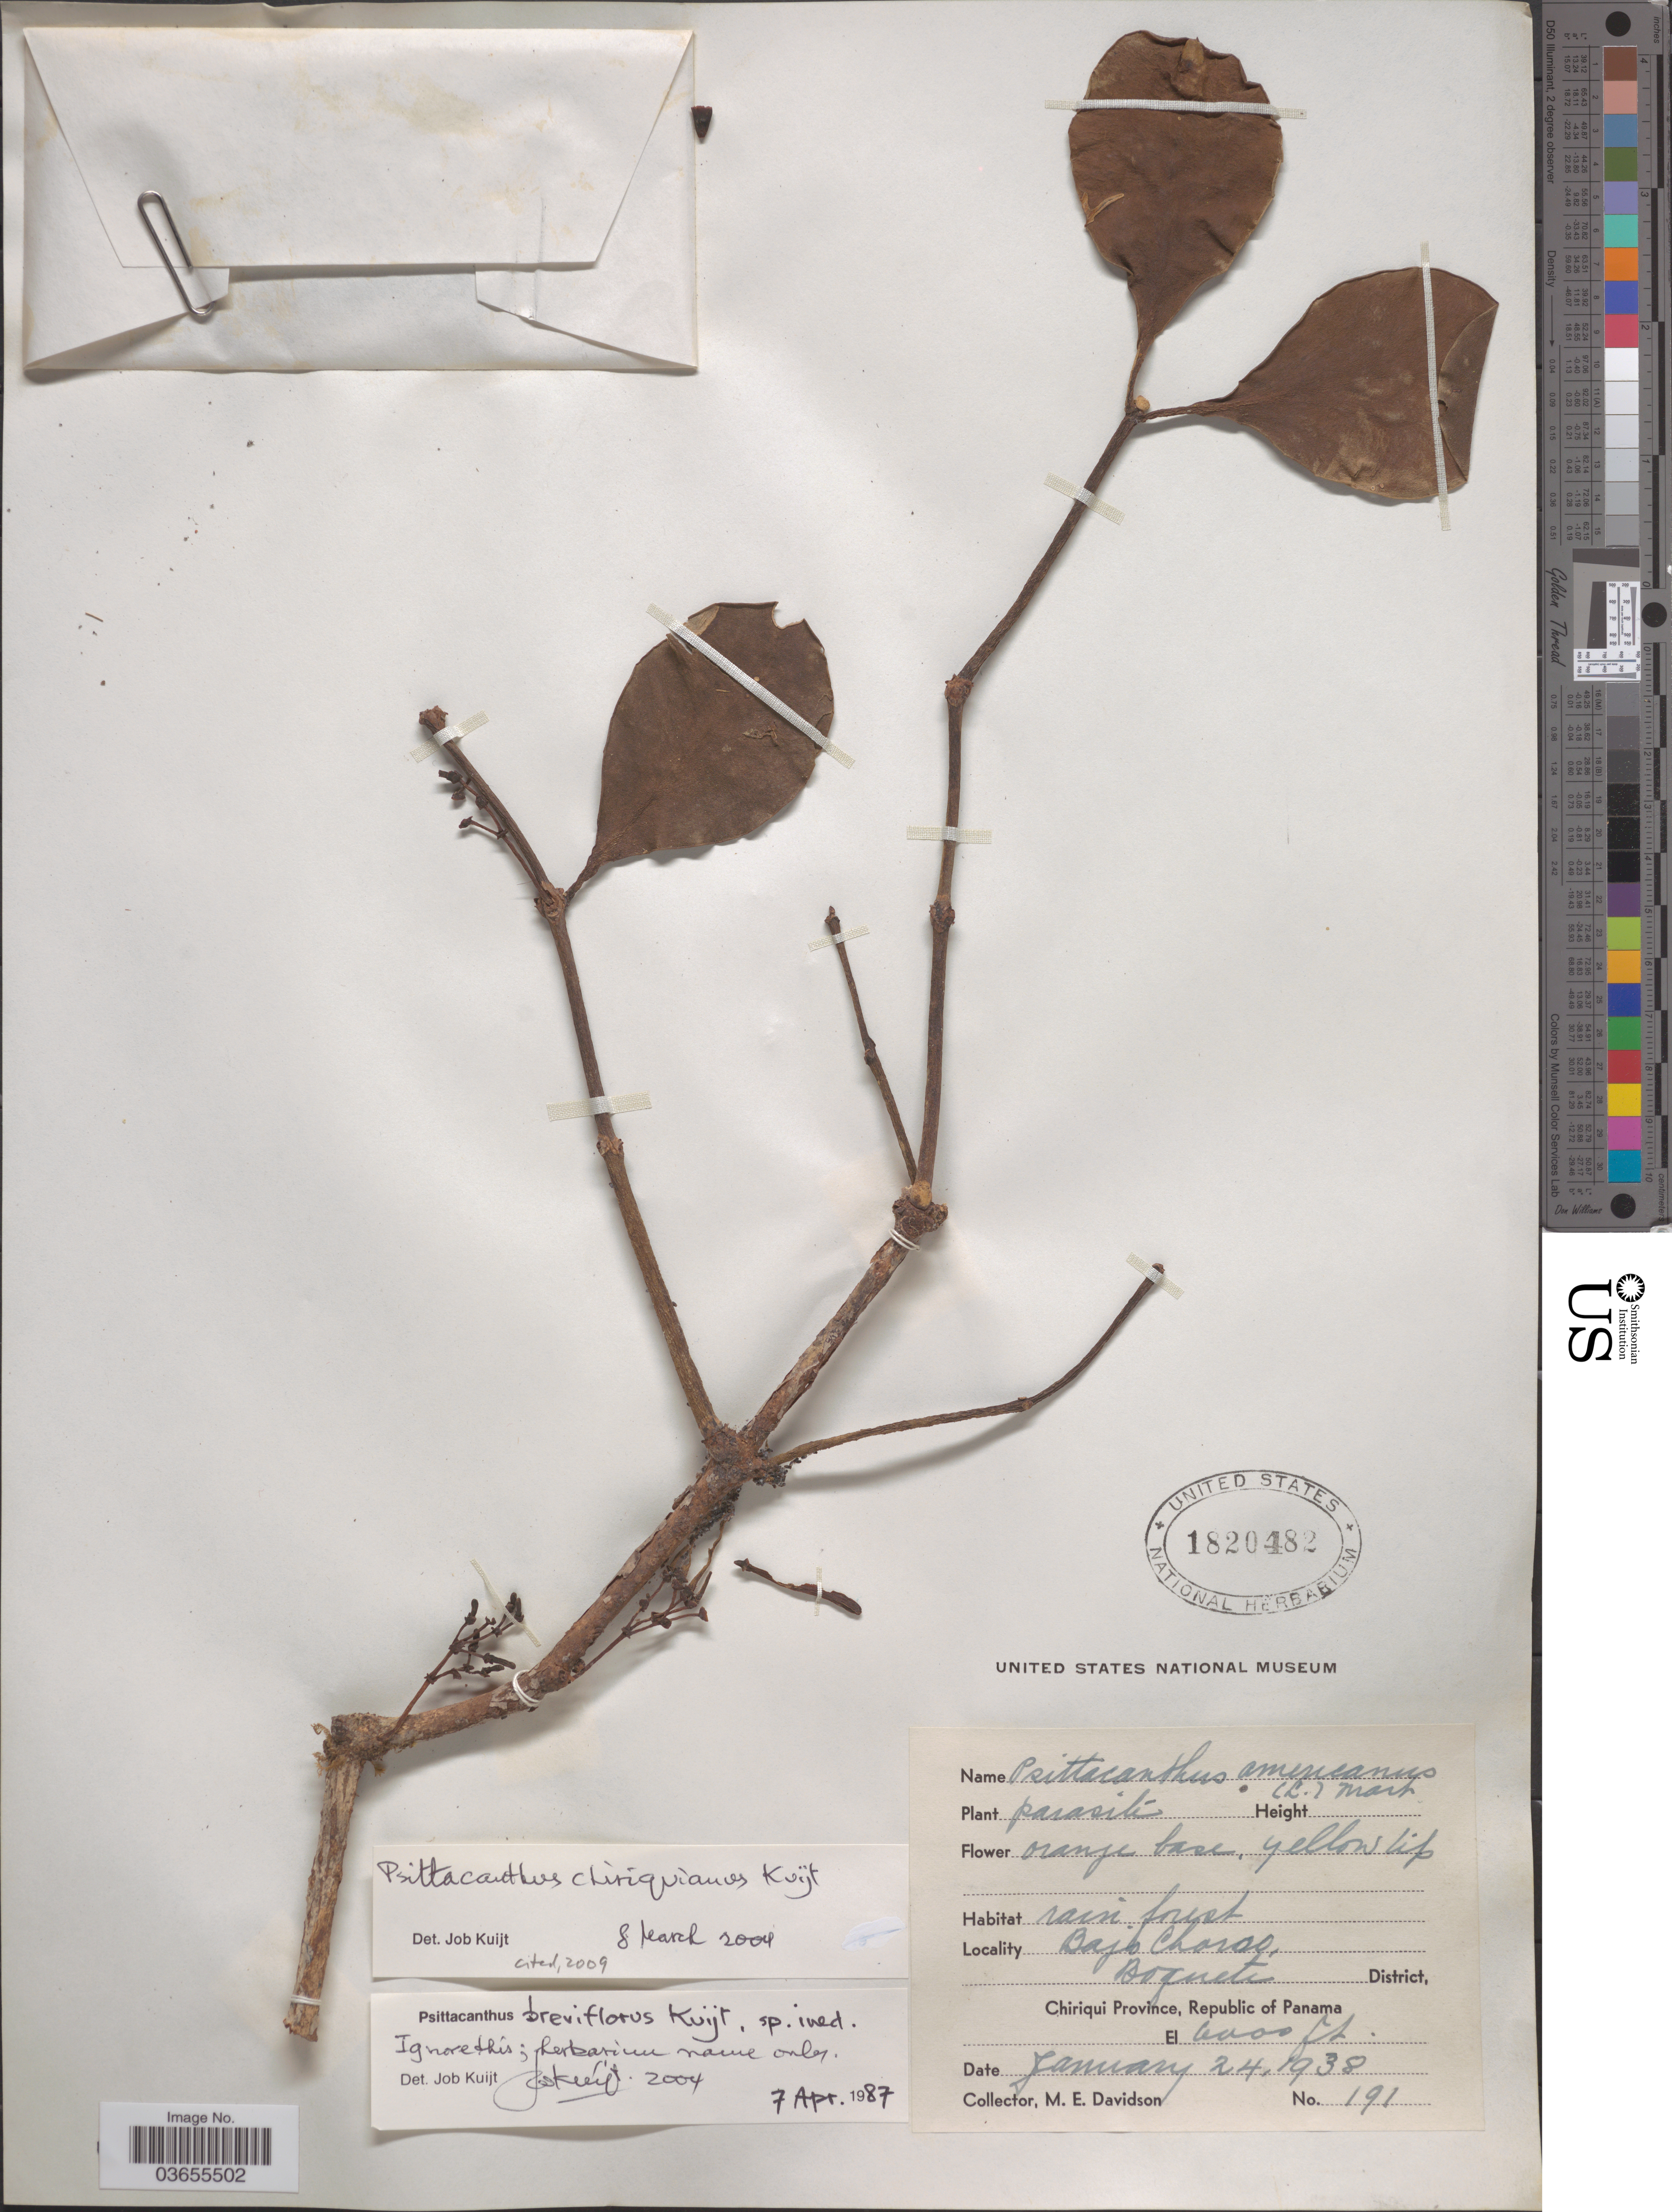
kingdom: Plantae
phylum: Tracheophyta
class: Magnoliopsida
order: Santalales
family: Loranthaceae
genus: Psittacanthus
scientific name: Psittacanthus chiriquianus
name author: Kuijt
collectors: M. E. Davidson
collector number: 191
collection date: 1938-01-24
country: Panama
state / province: Chiriqui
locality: Bajo Chorro, Boquete District.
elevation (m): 1829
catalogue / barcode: US 1820482